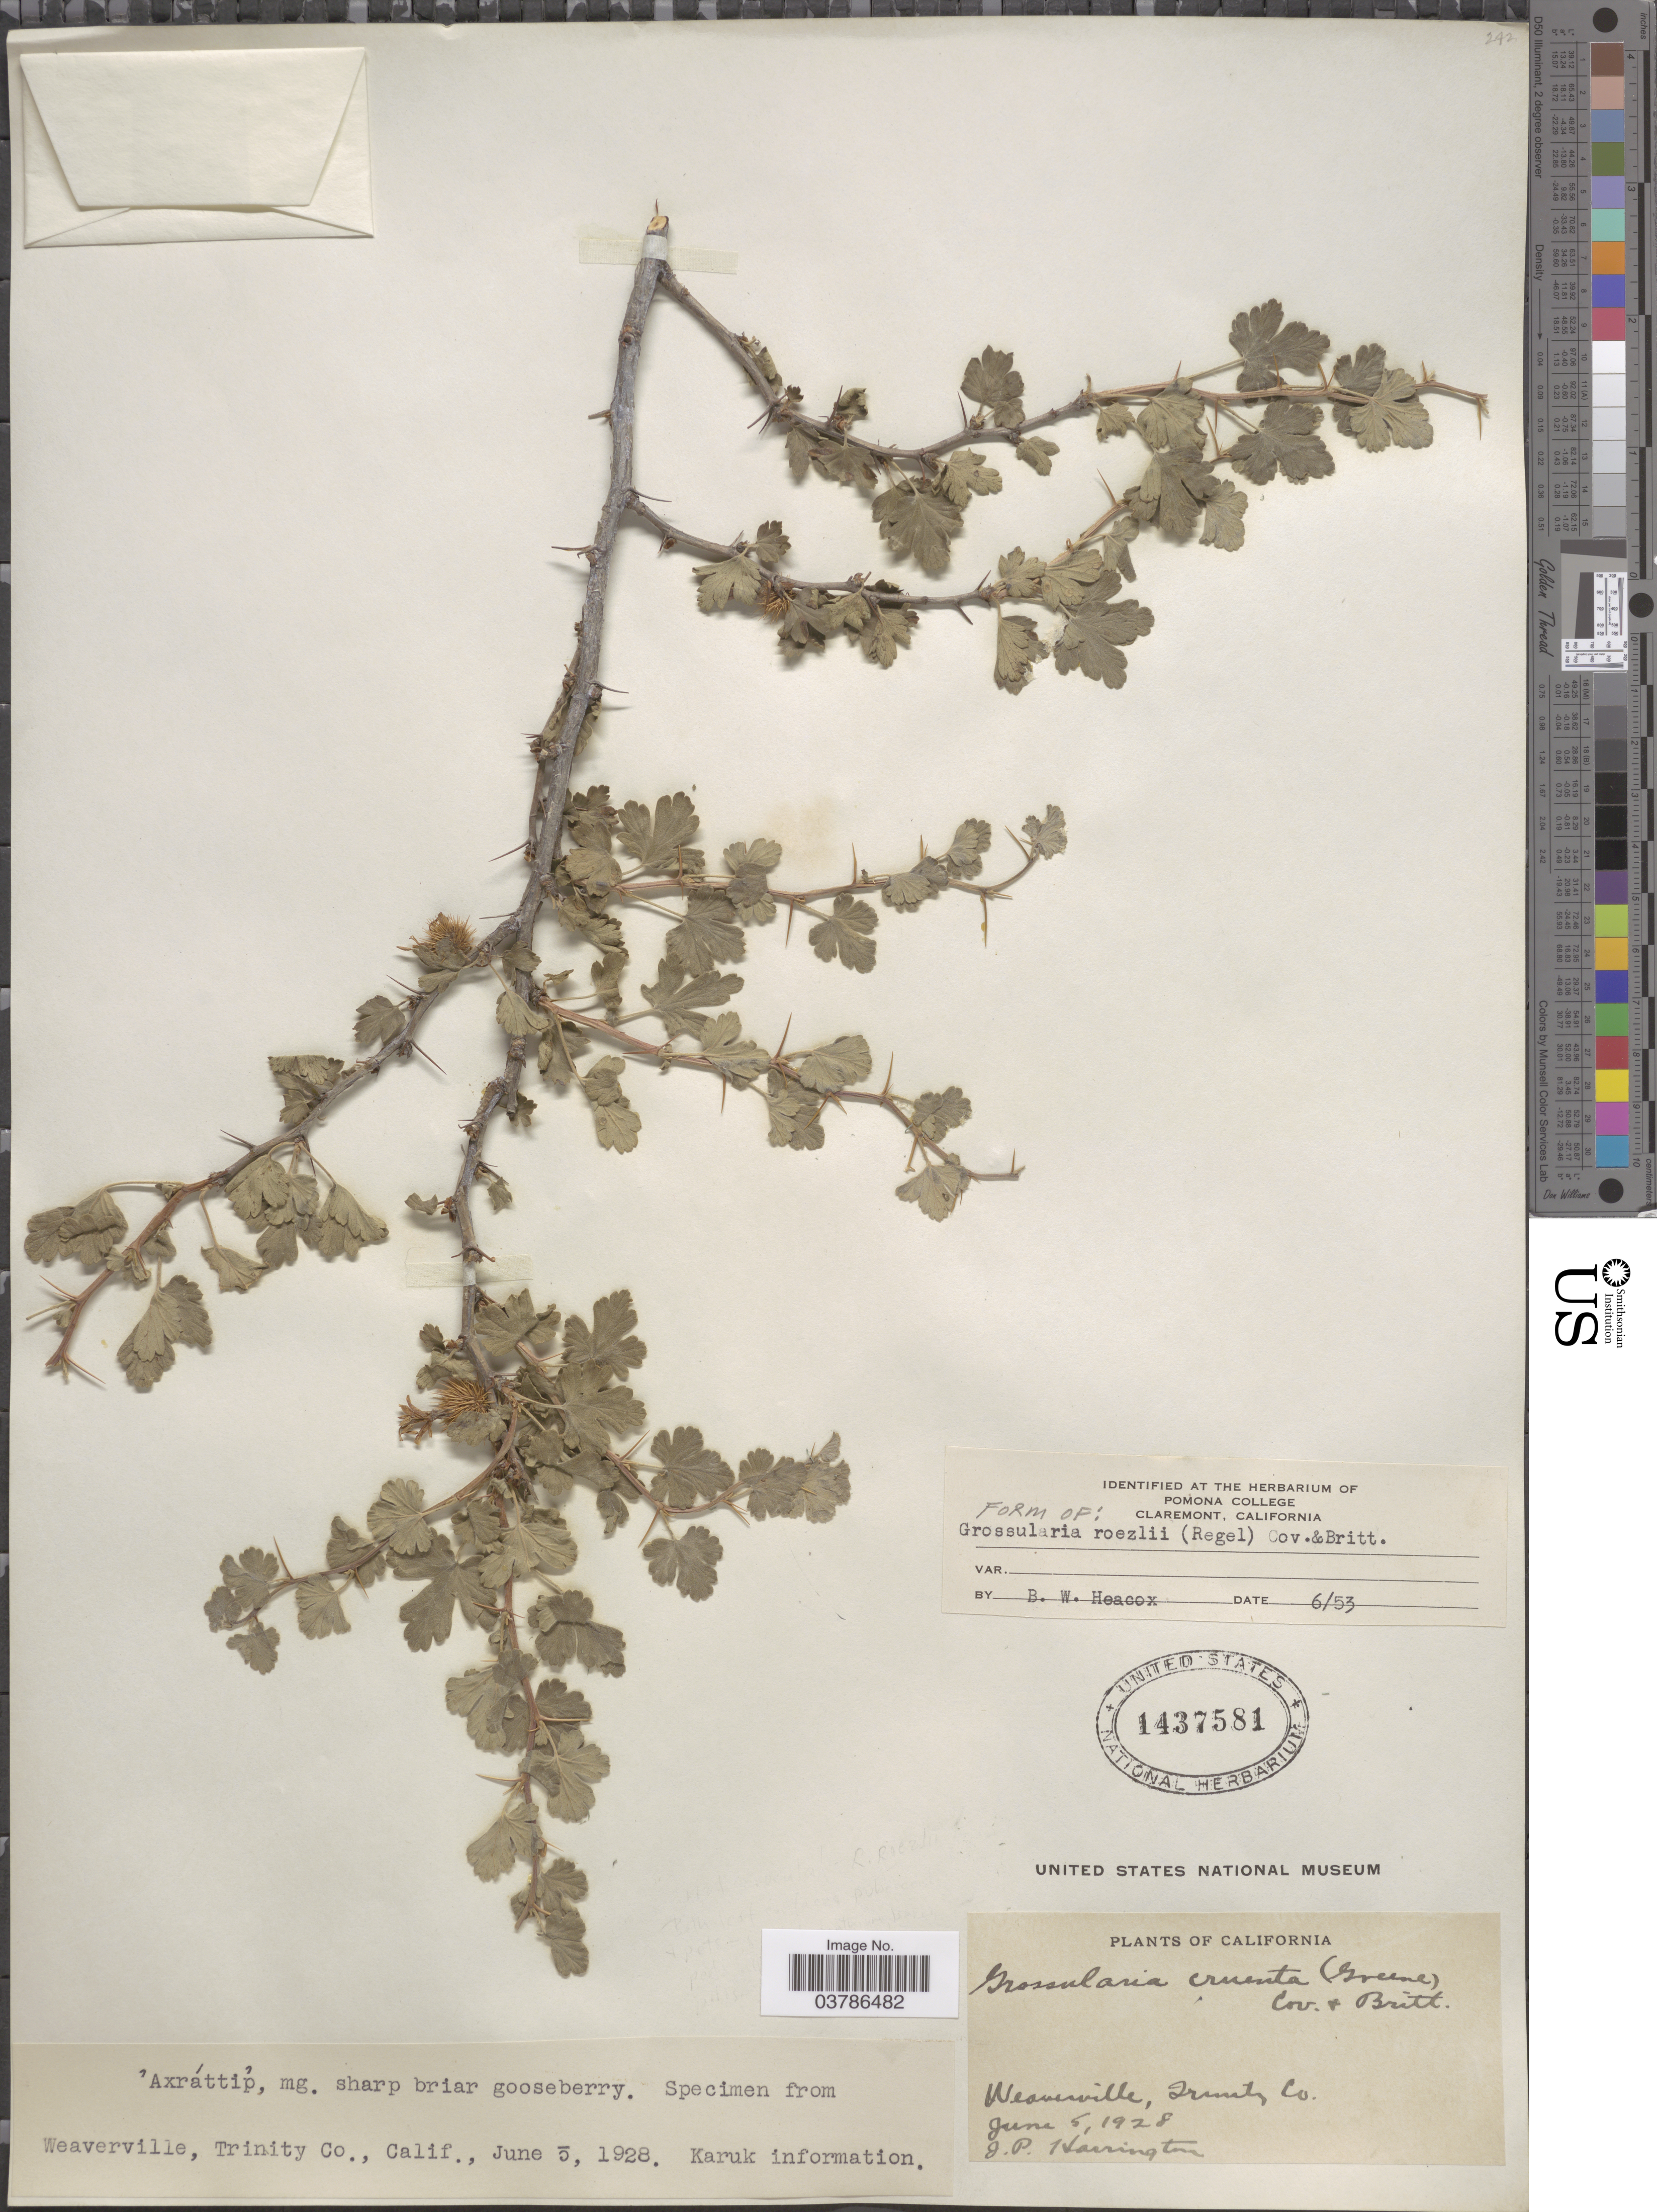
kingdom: Plantae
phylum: Tracheophyta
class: Magnoliopsida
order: Saxifragales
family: Grossulariaceae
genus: Ribes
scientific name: Ribes roezlii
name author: Regel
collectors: J. Harrington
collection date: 1928-06-05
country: United States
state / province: California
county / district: Trinity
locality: Weaverville, Trinity Co.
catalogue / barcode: US 1437581